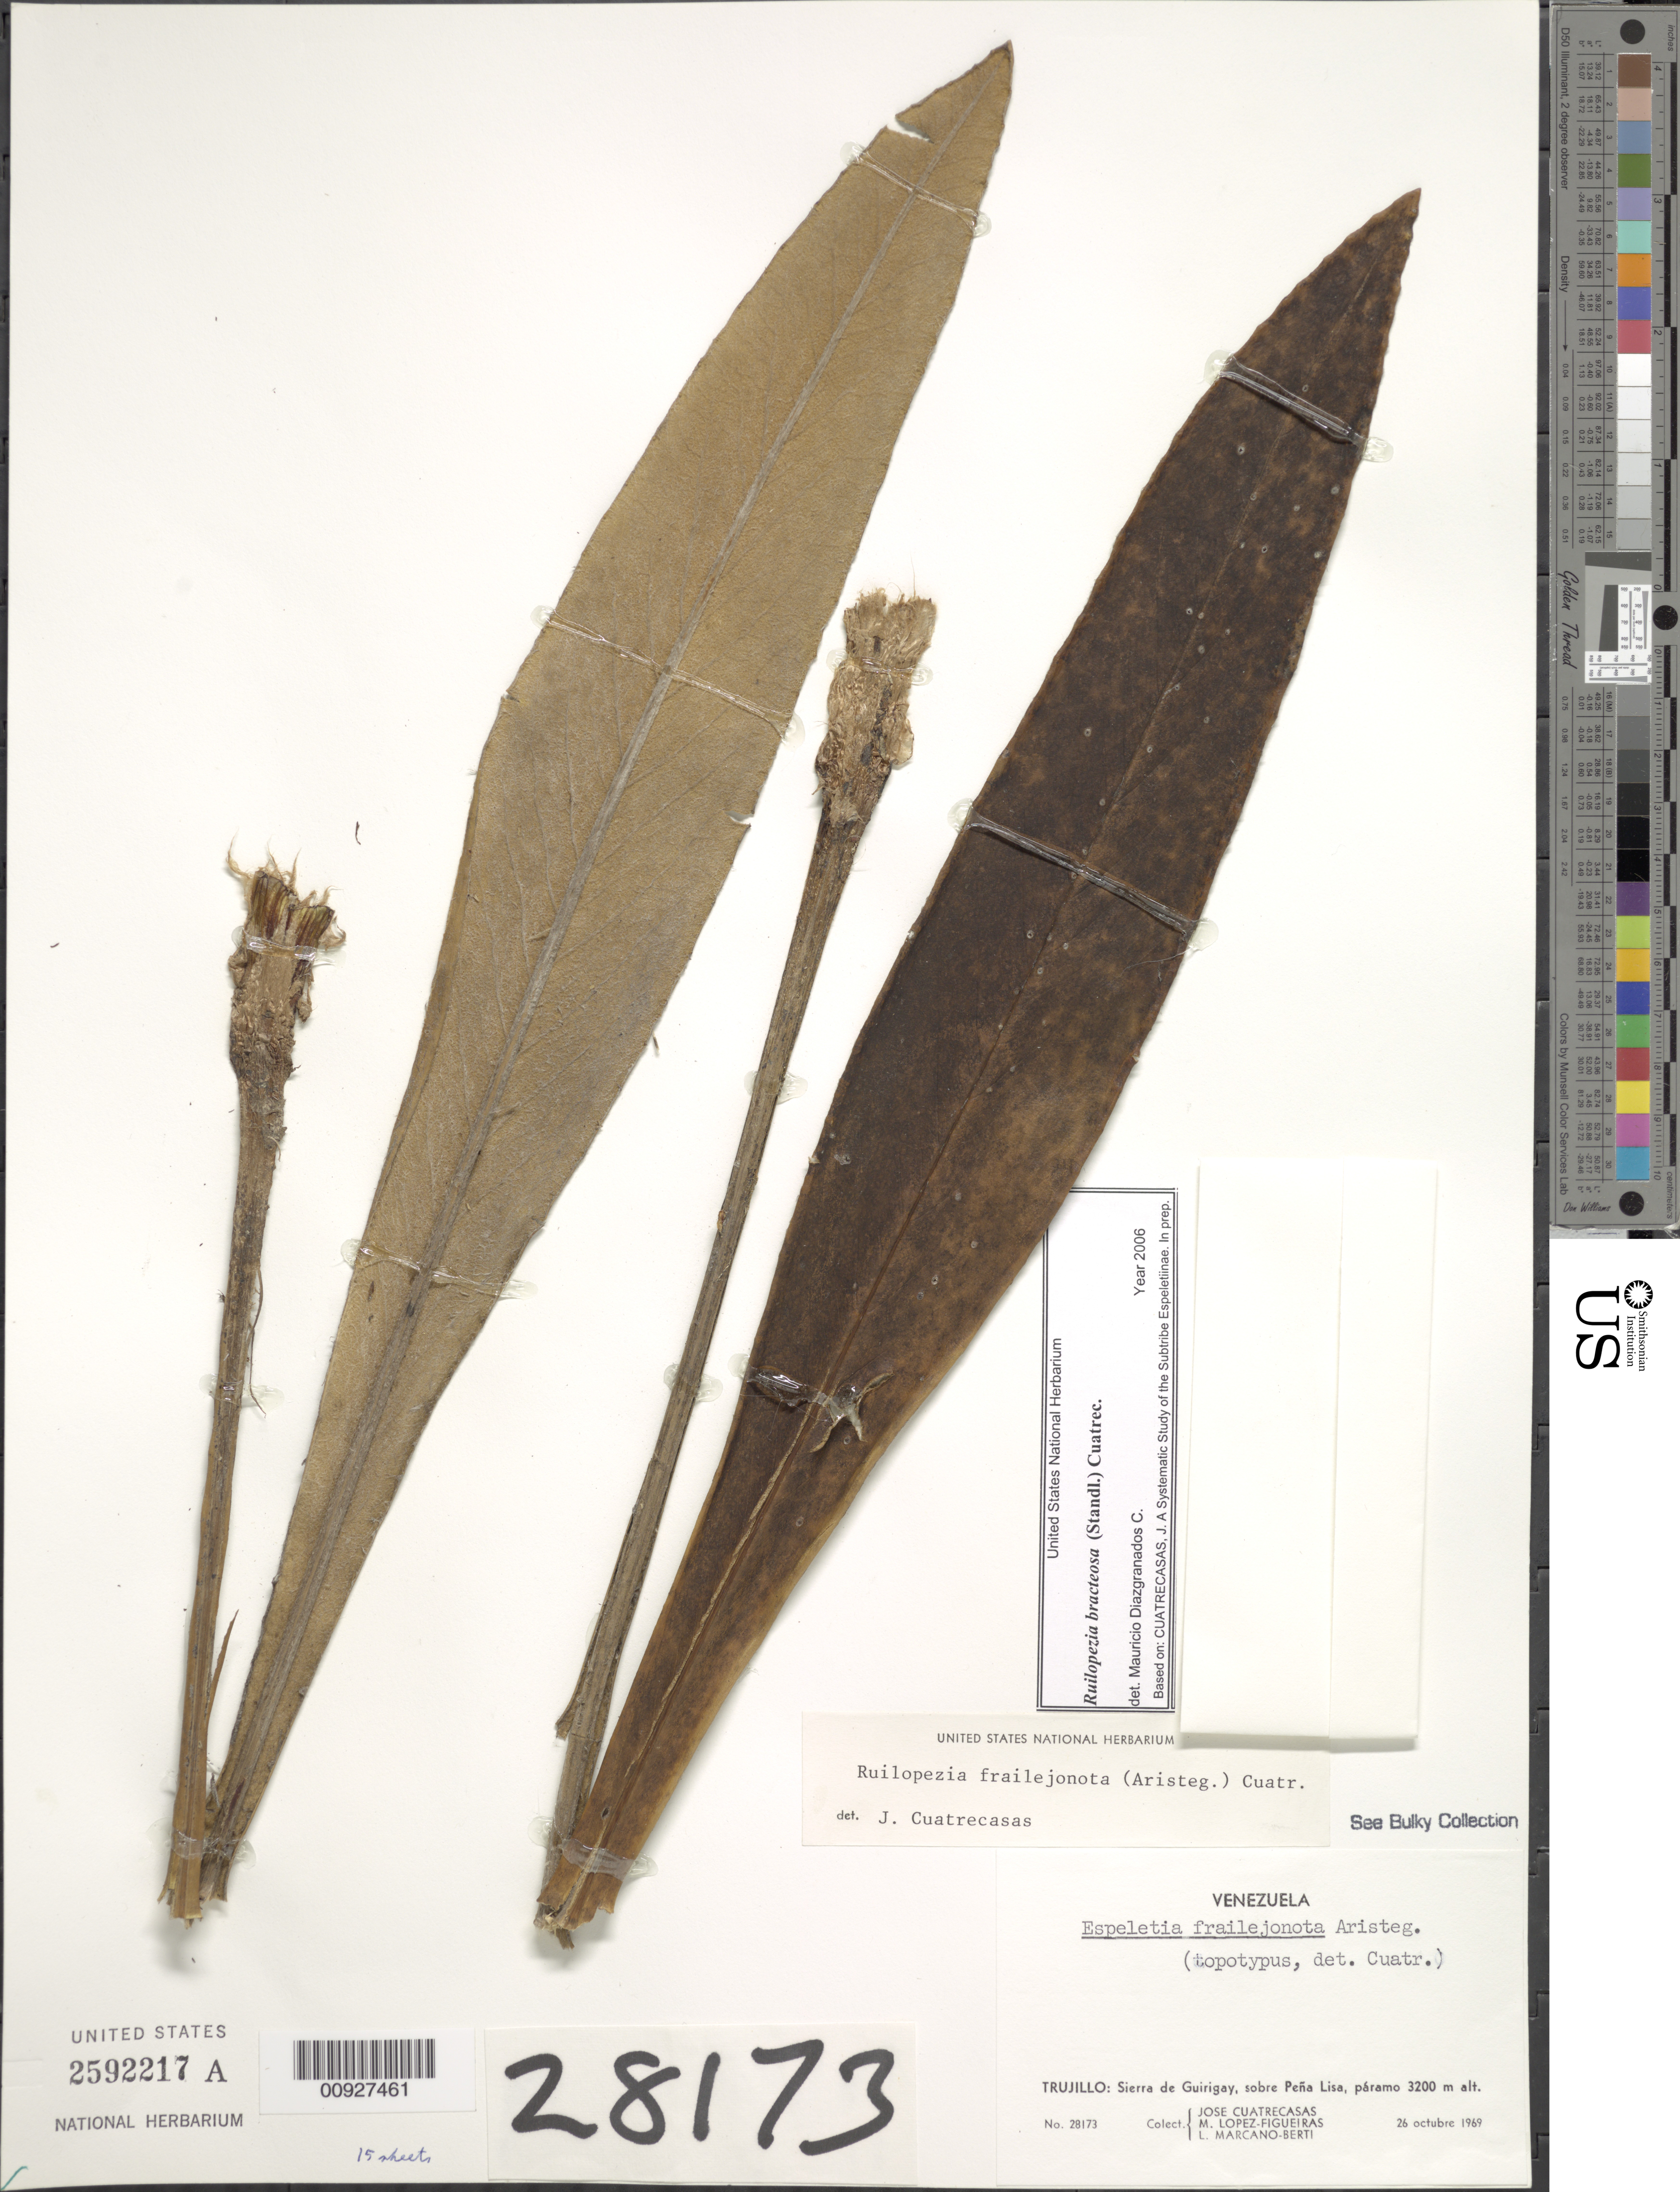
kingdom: Plantae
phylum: Tracheophyta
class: Magnoliopsida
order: Asterales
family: Asteraceae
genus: Ruilopezia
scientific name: Ruilopezia bracteosa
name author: (Standl.) Cuatrec.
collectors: J. Cuatrecasas, M. López Figueiras & L. Marcano-Berti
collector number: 28173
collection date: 1969-10-26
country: Venezuela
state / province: Trujillo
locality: Sierra de Guirigay, sobre Pena Lisa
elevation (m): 3200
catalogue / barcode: US 2592217A